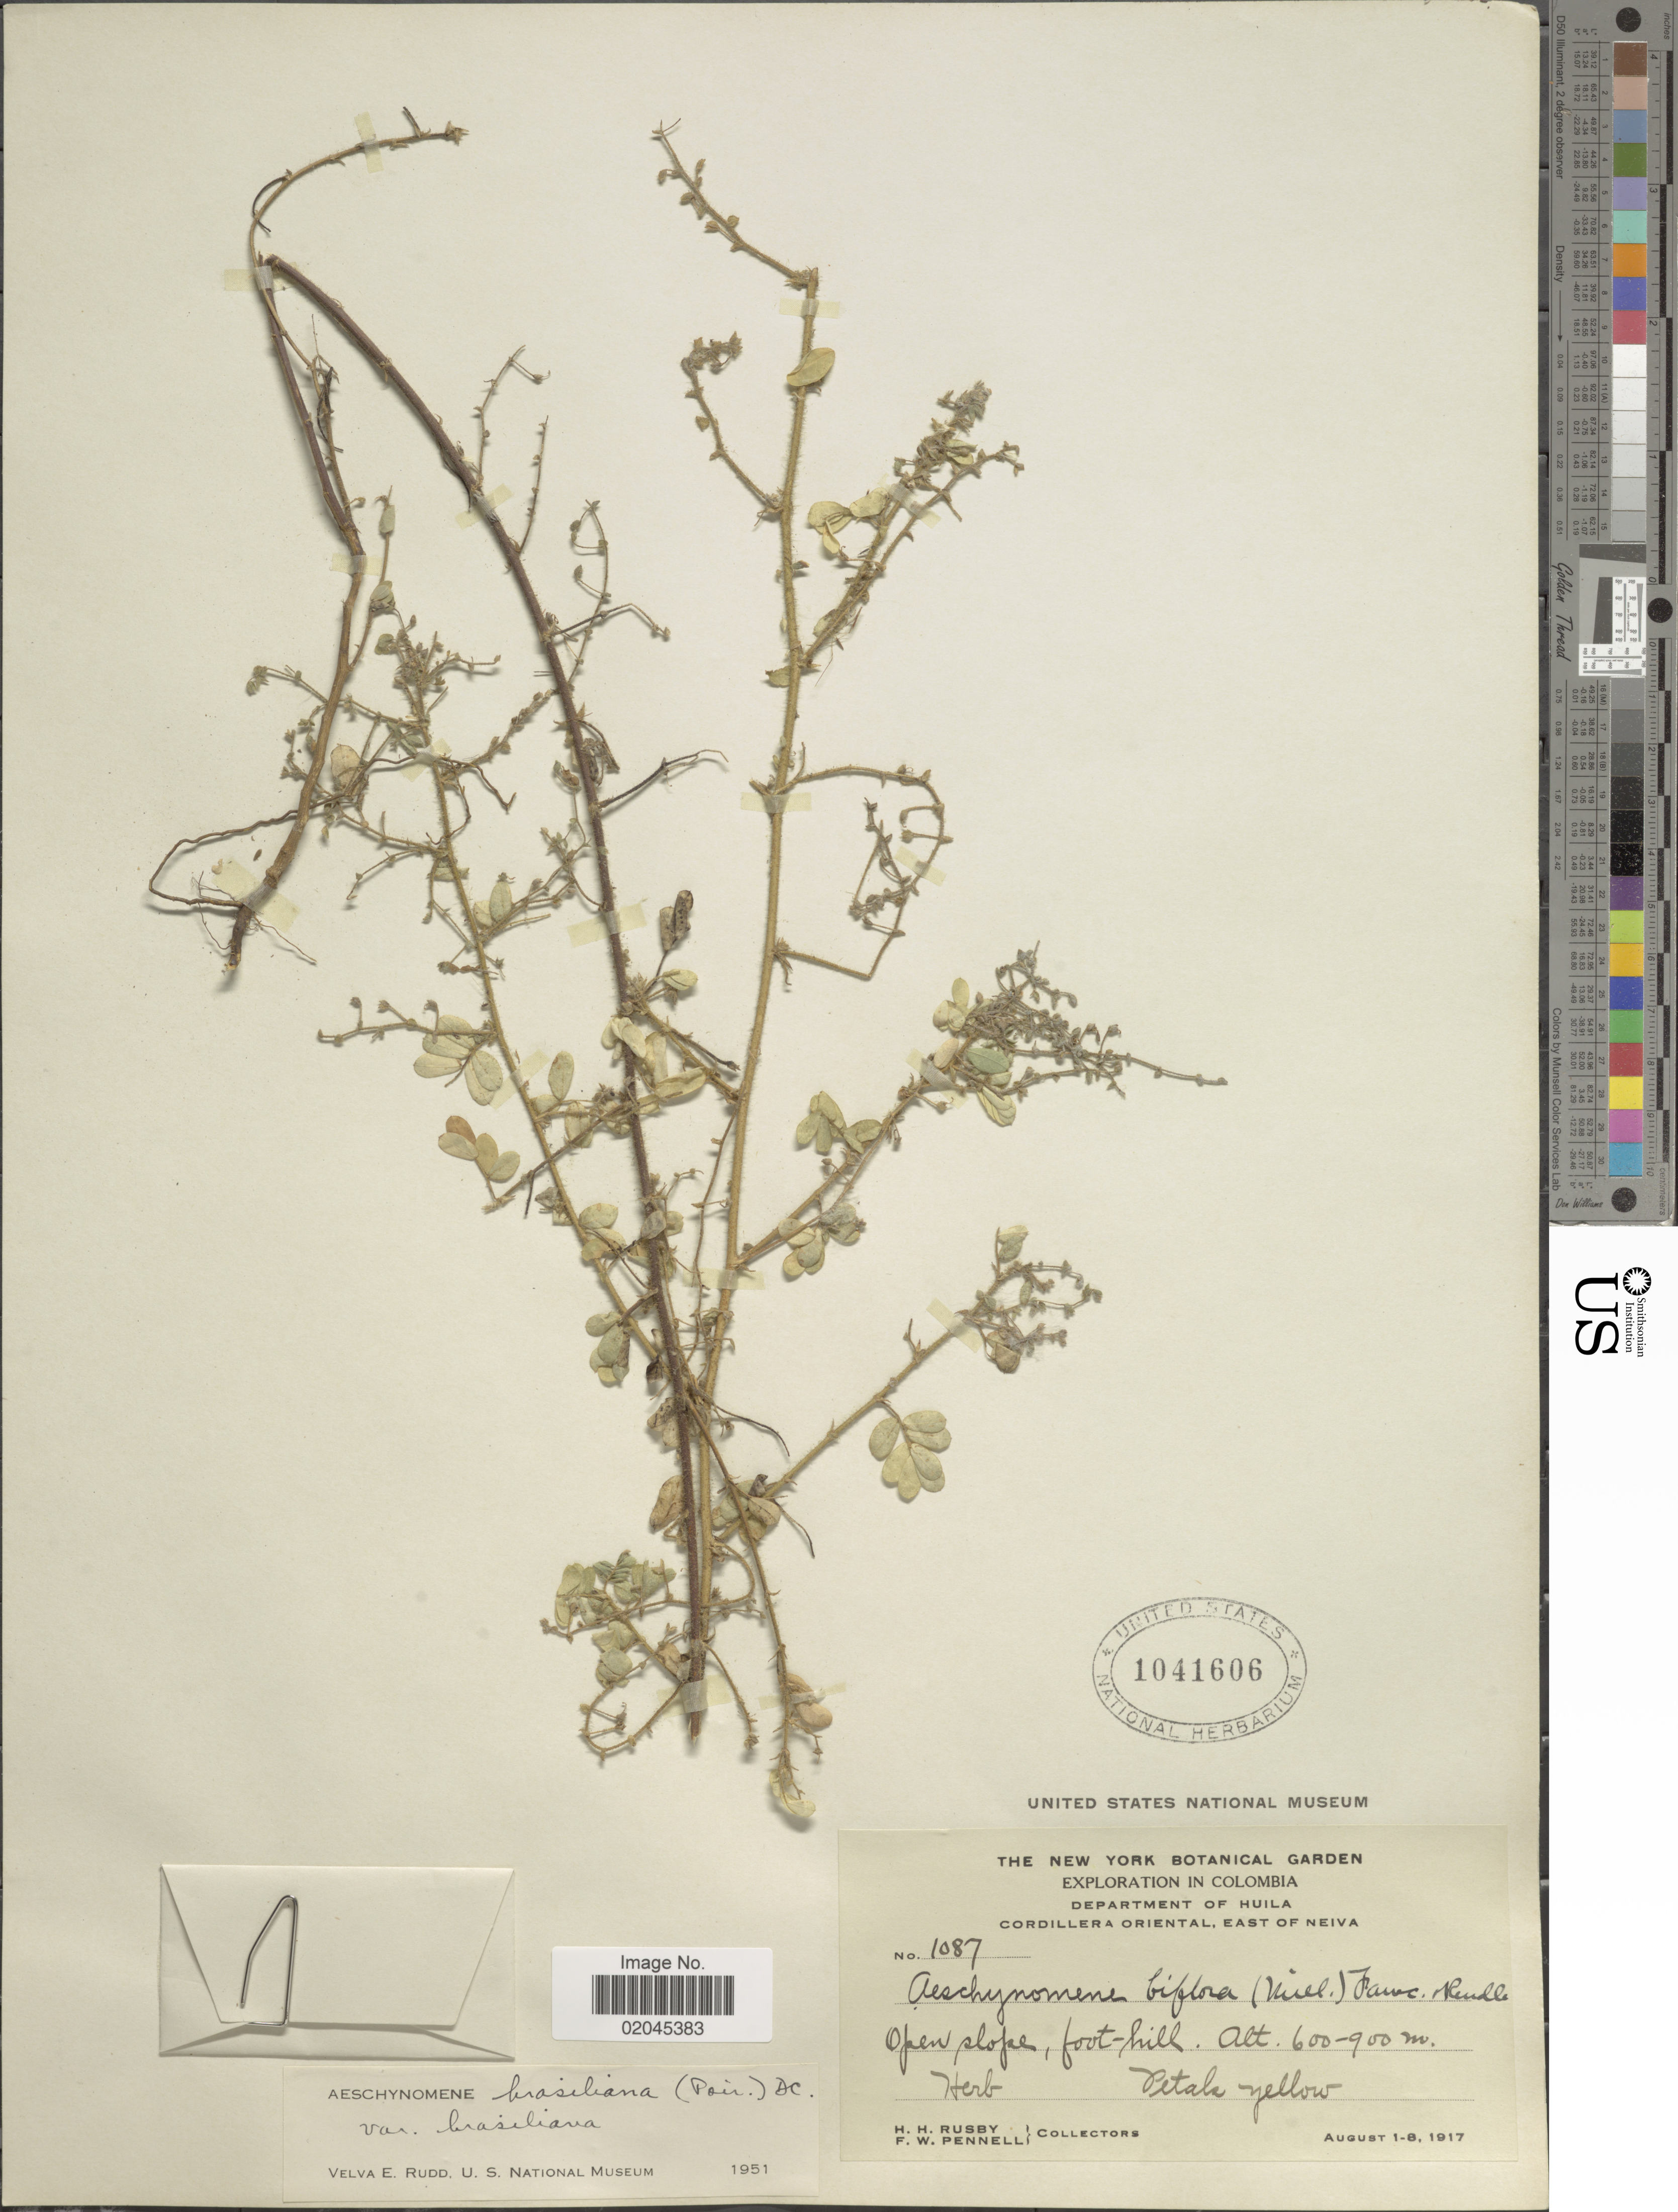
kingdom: Plantae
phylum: Tracheophyta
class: Magnoliopsida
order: Fabales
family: Fabaceae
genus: Aeschynomene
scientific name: Aeschynomene brasiliana var. brasiliana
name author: (Poir.) DC.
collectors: H. H. Rusby & F. W. Pennell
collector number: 1087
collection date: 1917-08-01/1917-08-08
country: Colombia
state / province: Huila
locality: Department of Huila, Cordillera Oriental, East of Neiva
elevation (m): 600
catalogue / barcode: US 1041606